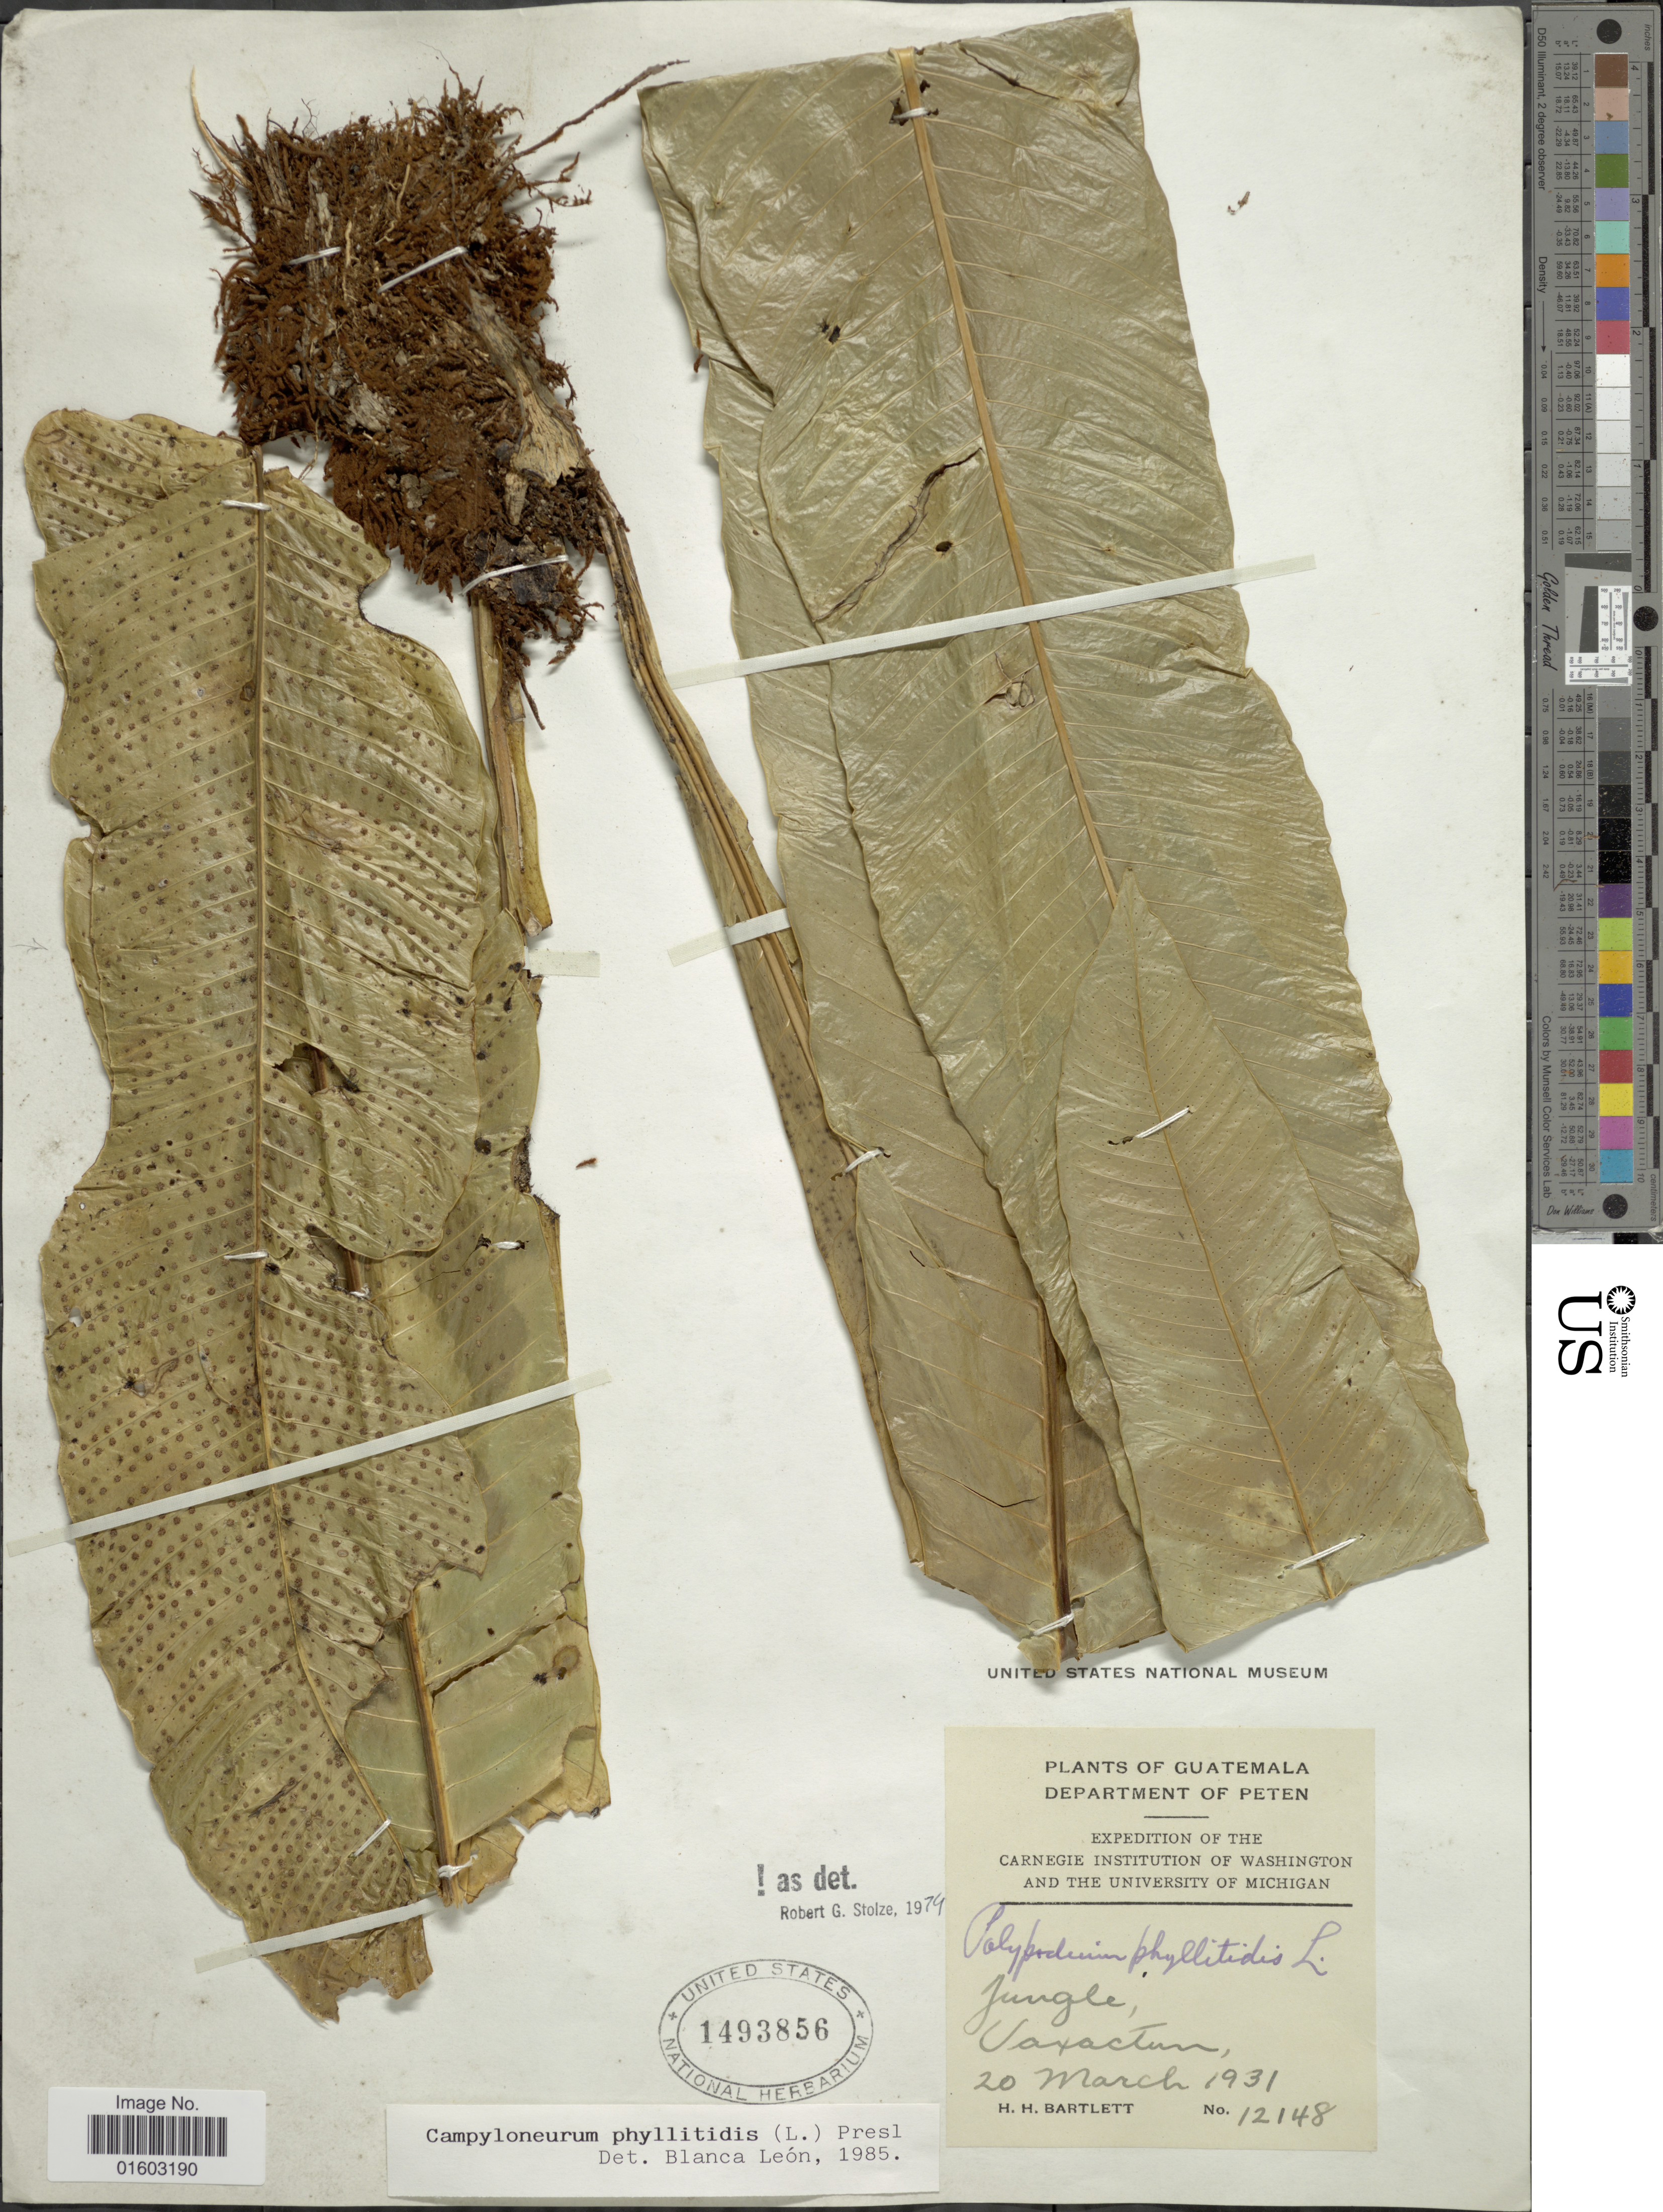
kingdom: Plantae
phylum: Tracheophyta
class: Polypodiopsida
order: Polypodiales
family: Polypodiaceae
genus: Campyloneurum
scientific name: Campyloneurum phyllitidis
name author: (L.) C. Presl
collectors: H. H. Bartlett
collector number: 12148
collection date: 1931-03-20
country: Guatemala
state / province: El Petén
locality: Department of Peten. Uaxactun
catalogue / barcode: US 1493856